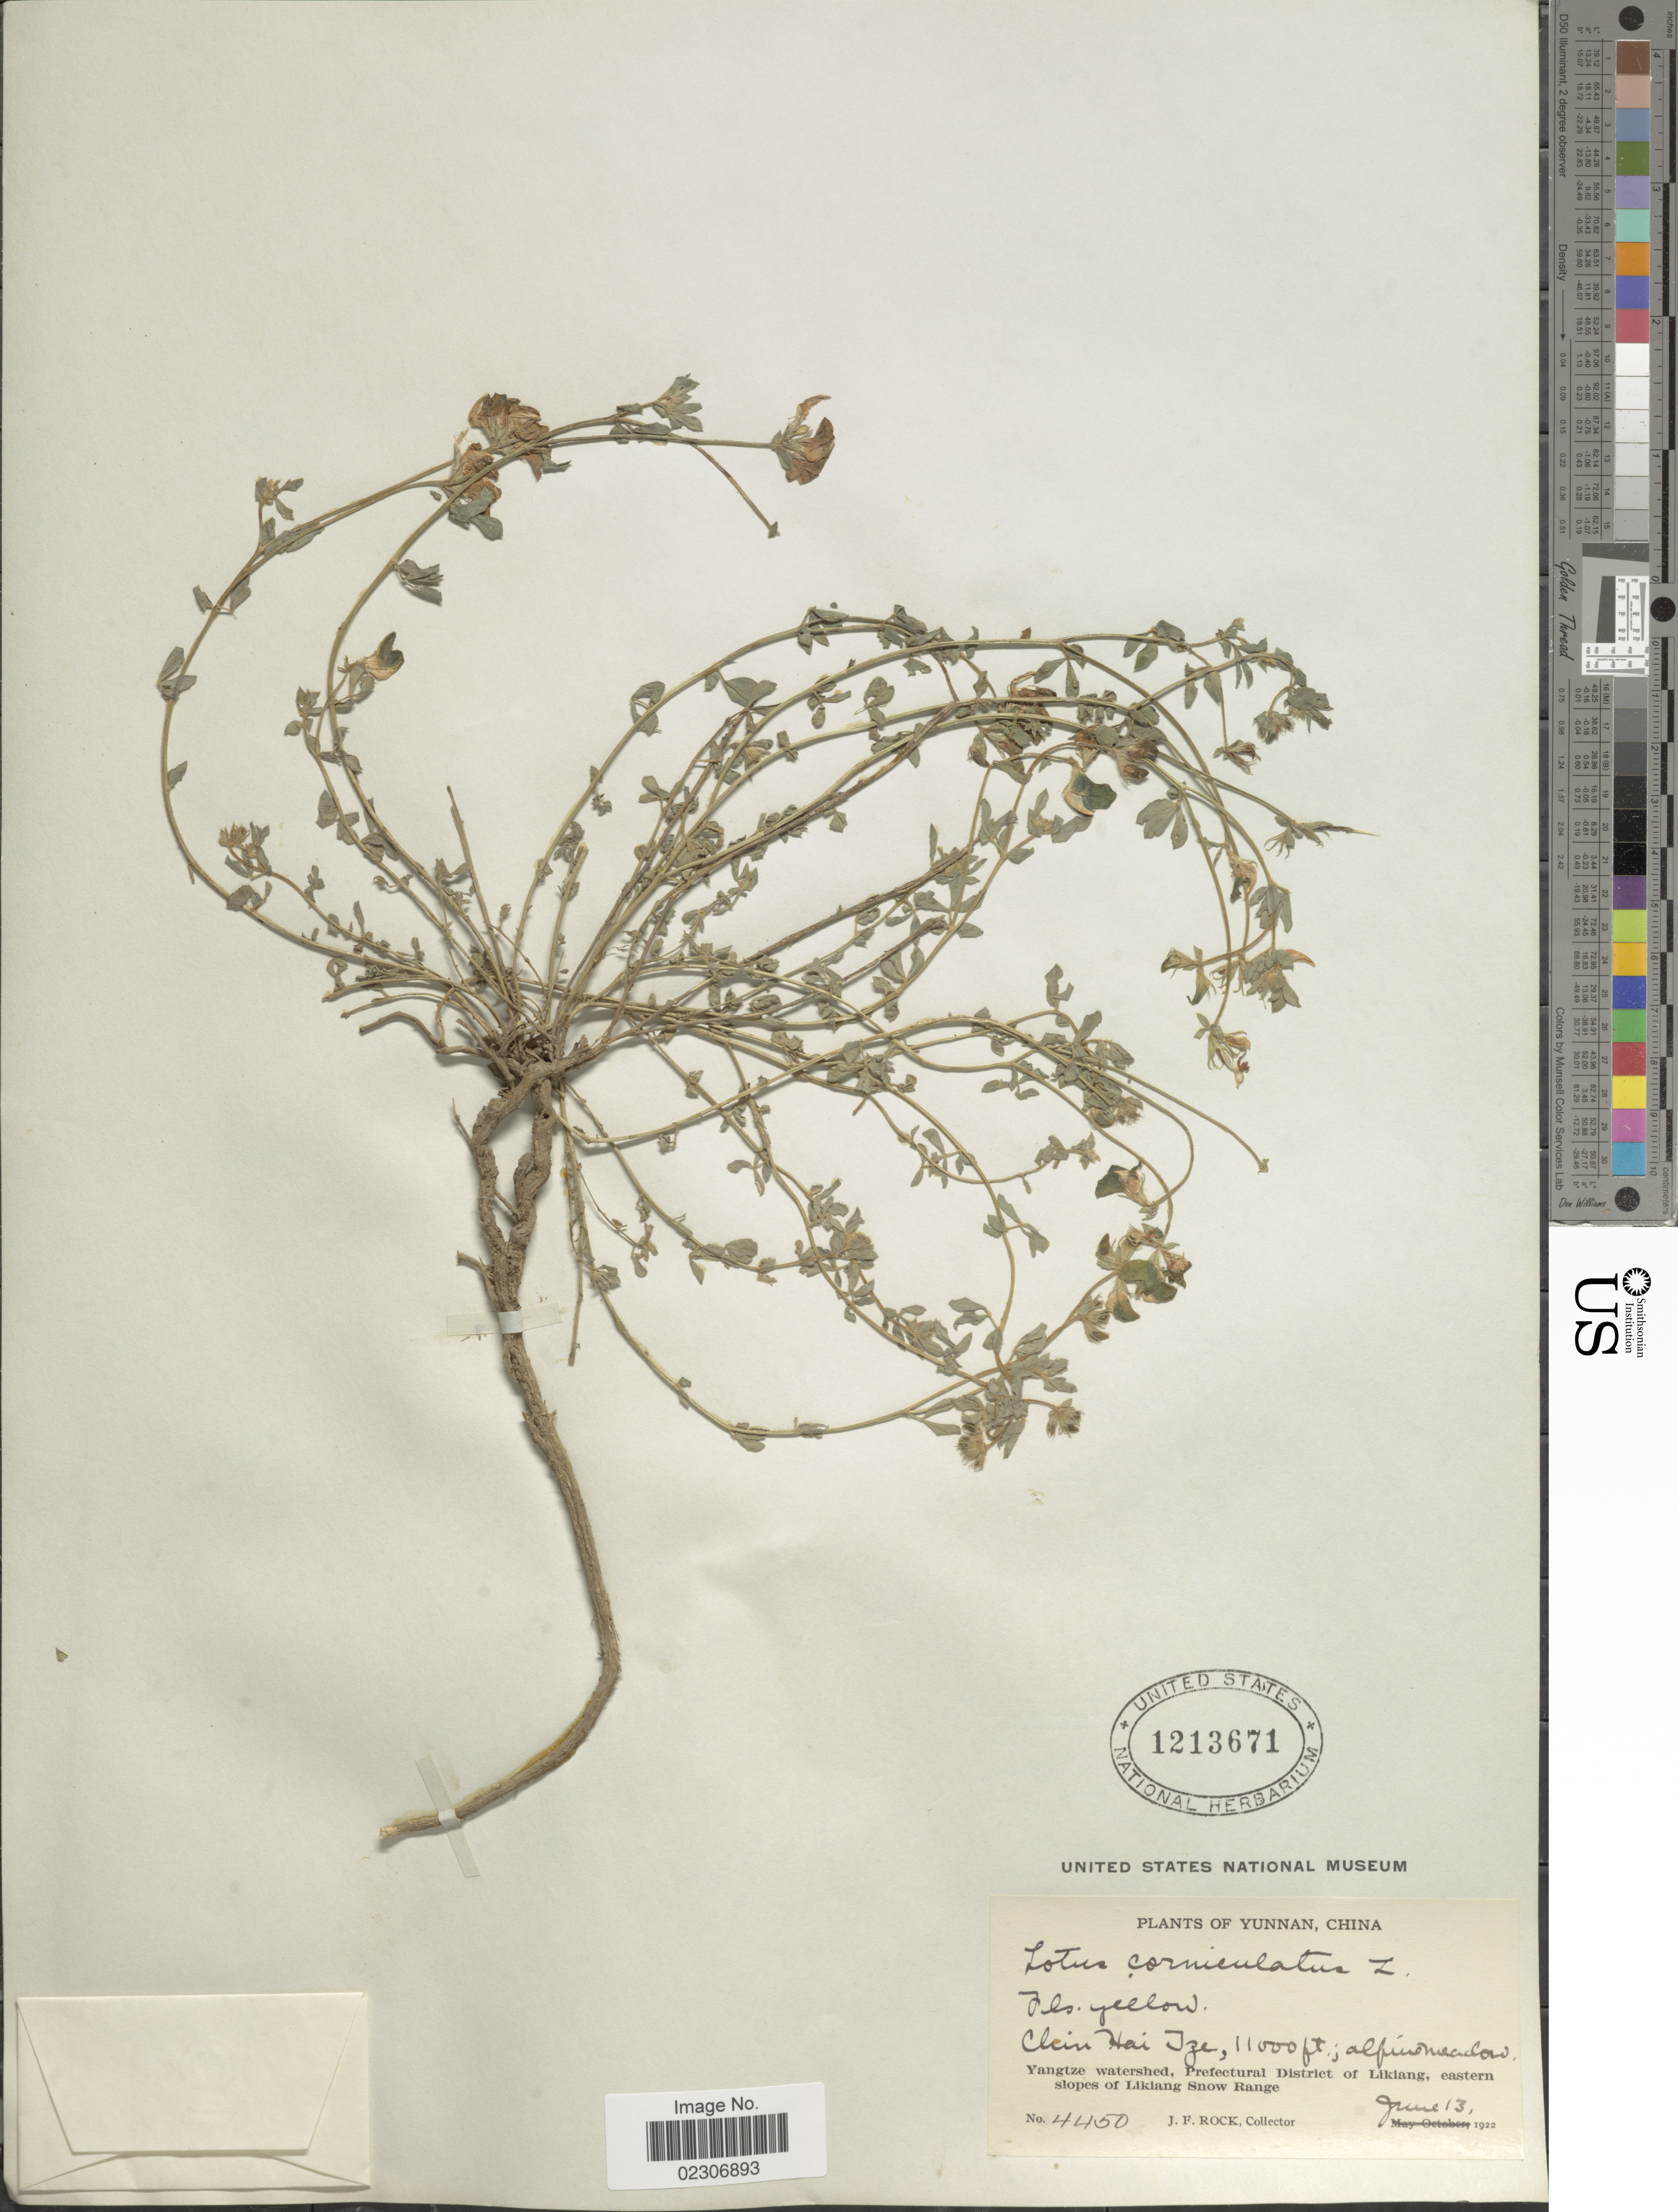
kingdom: Plantae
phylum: Tracheophyta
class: Magnoliopsida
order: Fabales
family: Fabaceae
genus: Lotus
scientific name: Lotus corniculatus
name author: L.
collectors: J. Rock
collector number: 4450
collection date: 1922-06-13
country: China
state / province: Yunnan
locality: Yunnan, China. Clun Hai Tze, Yangtze watershed, Prefectural District of Likiang, eastern slopes of Likiang Snow Range.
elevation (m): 3353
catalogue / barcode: US 1213671